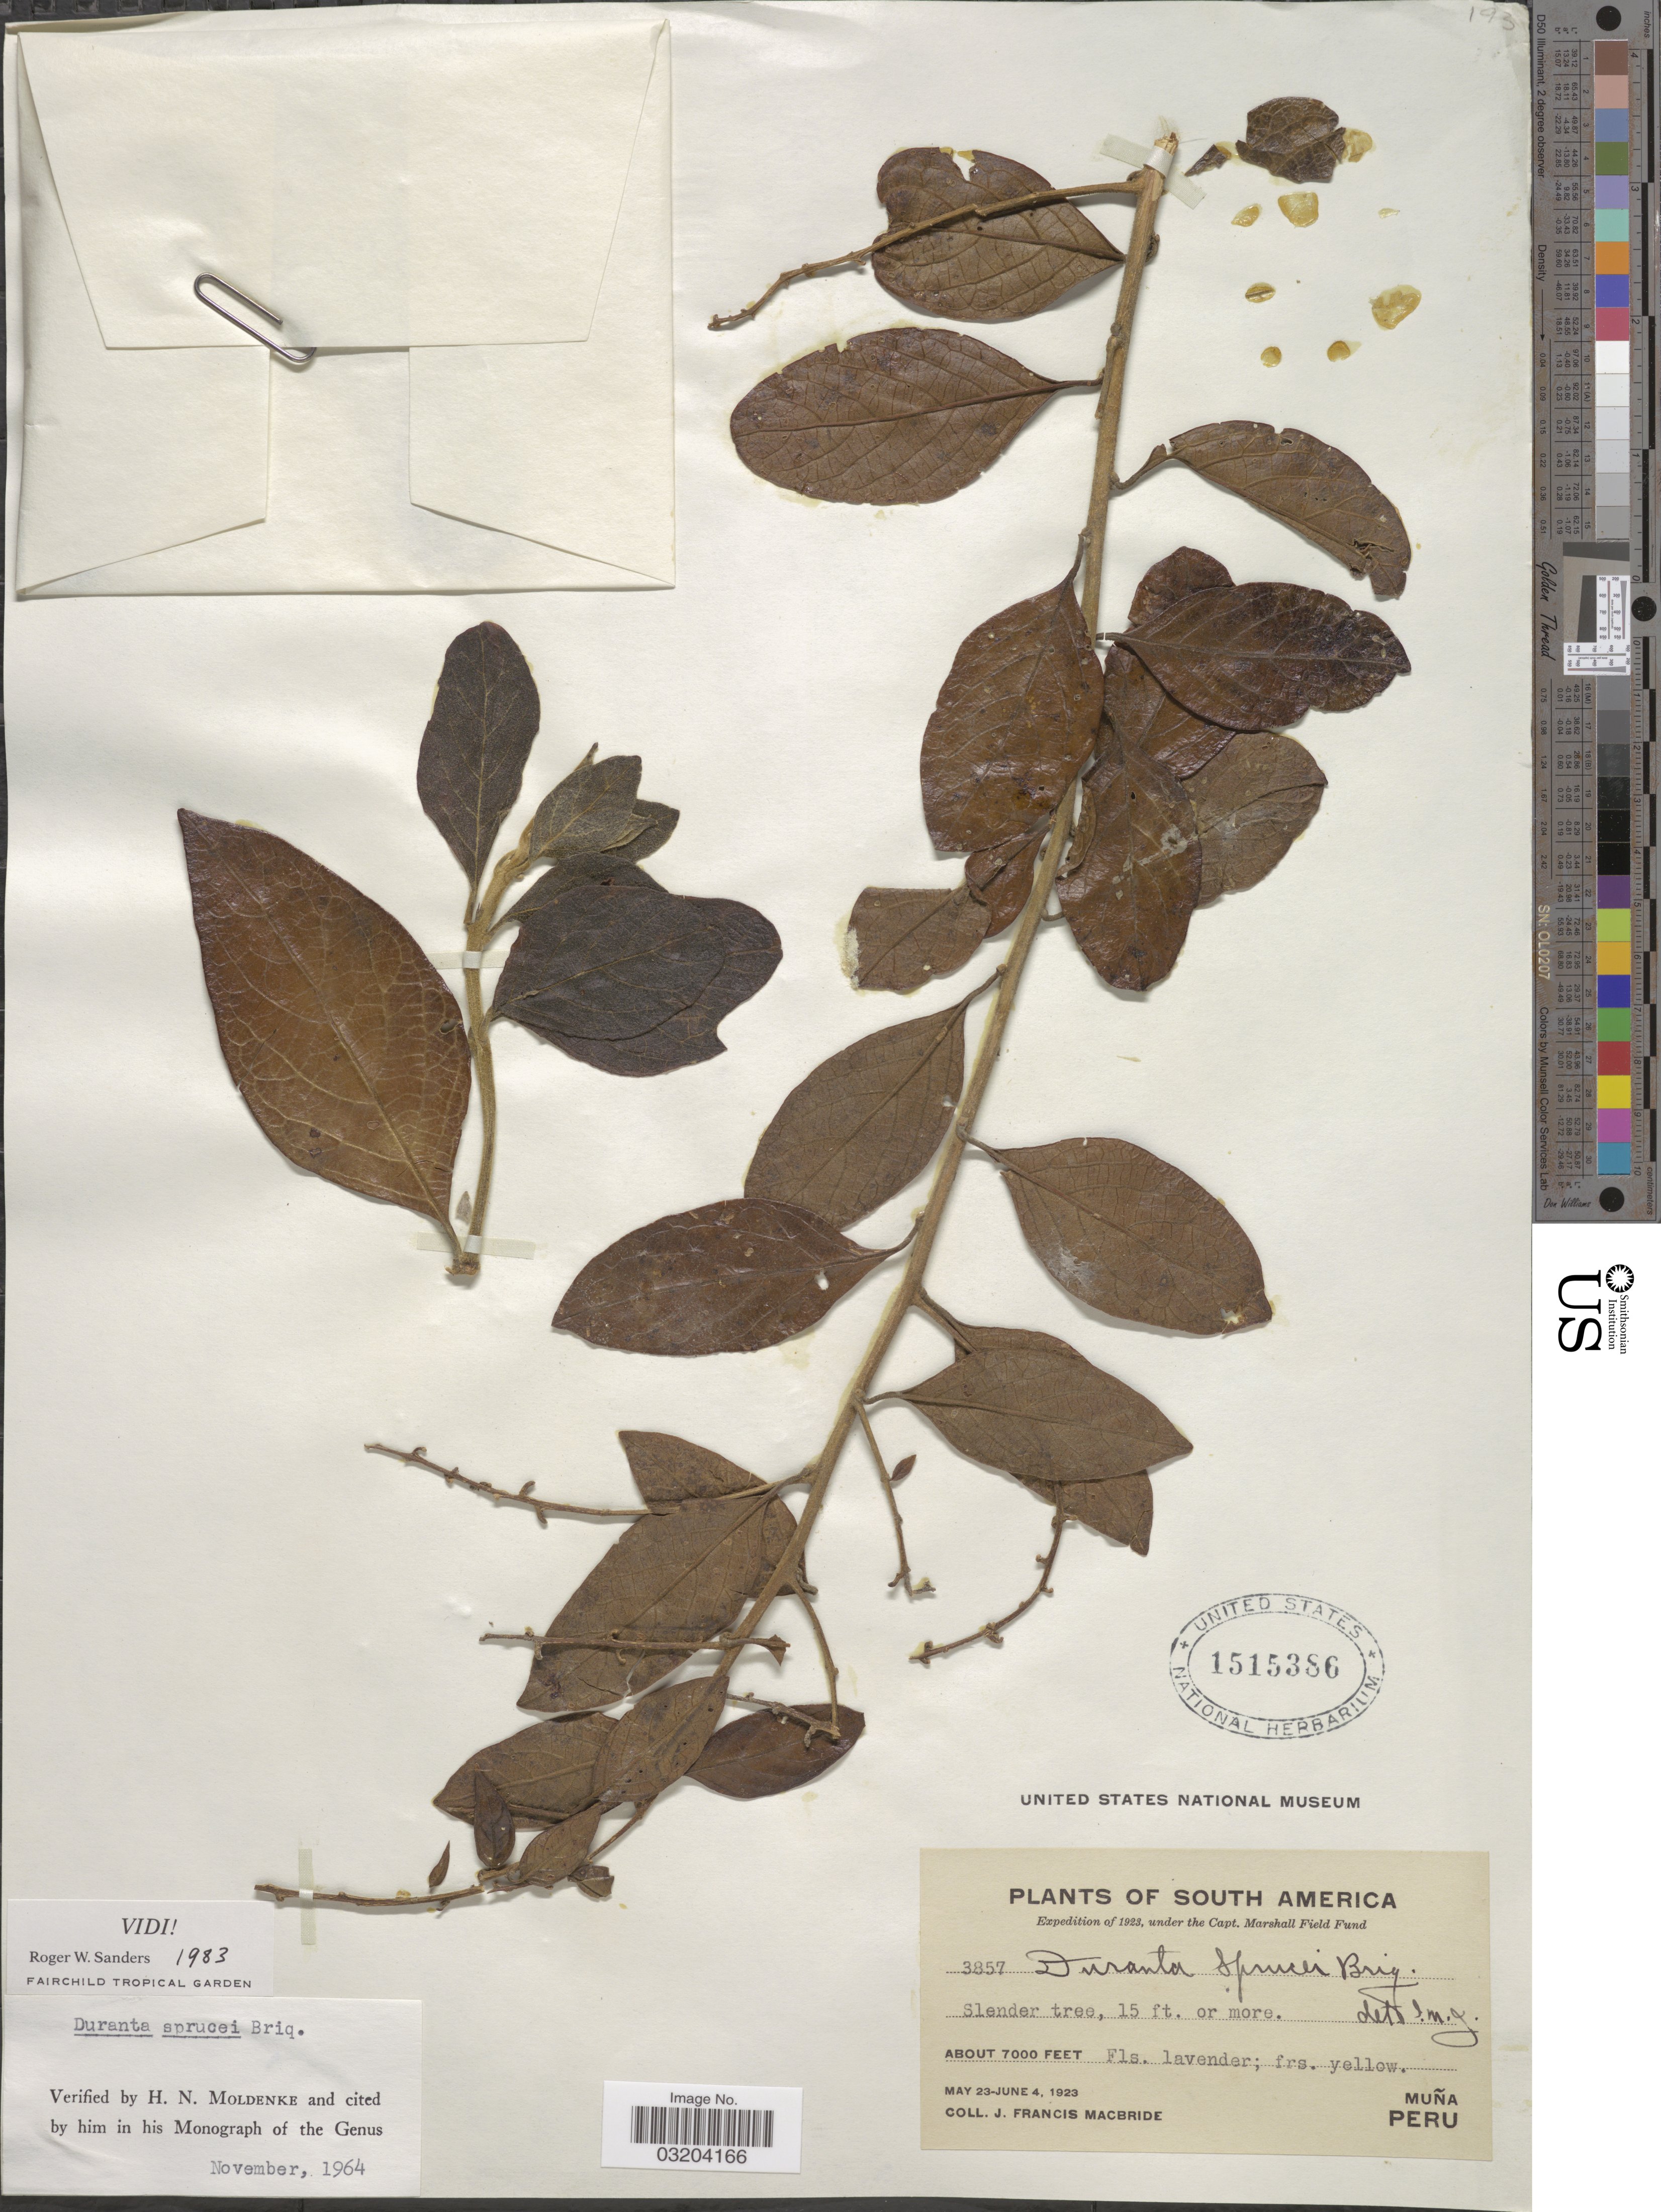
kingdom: Plantae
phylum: Tracheophyta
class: Magnoliopsida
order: Lamiales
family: Verbenaceae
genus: Duranta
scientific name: Duranta sp.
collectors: J. F. Macbride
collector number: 3857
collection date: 1923-05-23/1923-06-04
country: Peru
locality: Muña.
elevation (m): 2134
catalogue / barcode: US 1515386